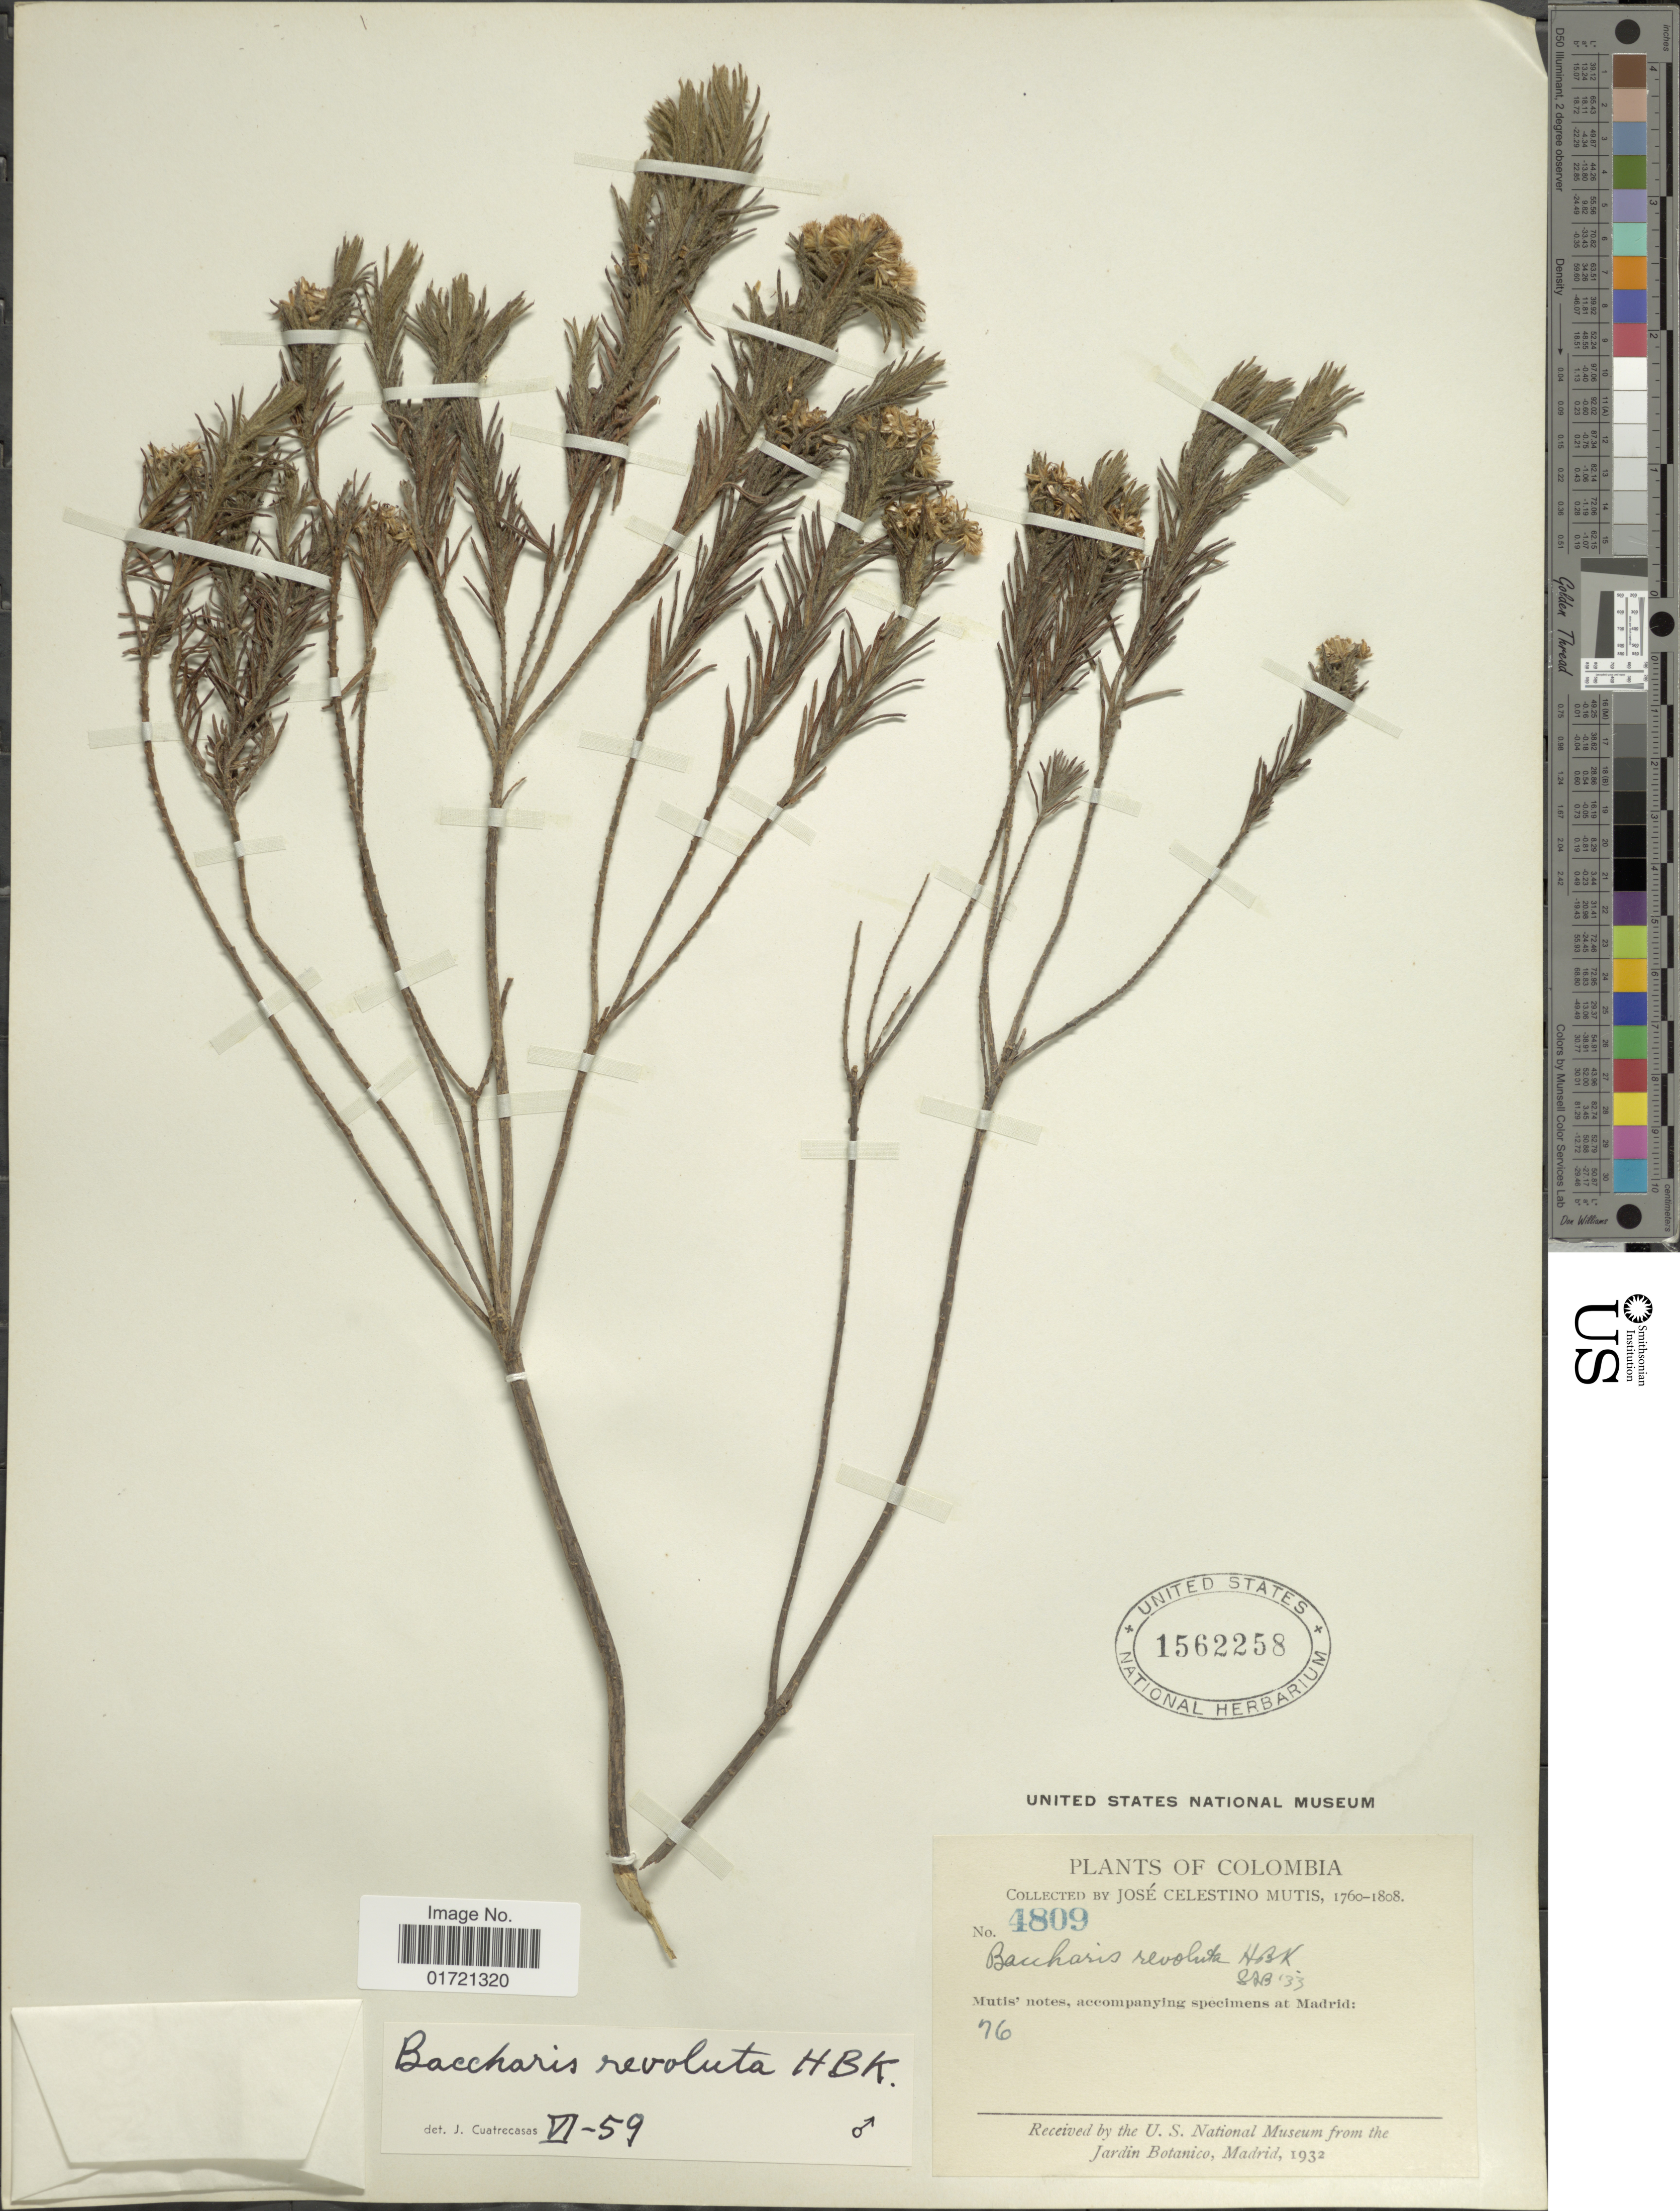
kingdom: Plantae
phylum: Tracheophyta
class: Magnoliopsida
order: Asterales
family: Asteraceae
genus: Baccharis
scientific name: Baccharis revoluta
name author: Kunth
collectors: J. C. B. Mutis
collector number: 4809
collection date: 1760/1808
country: Colombia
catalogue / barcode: US 1562258